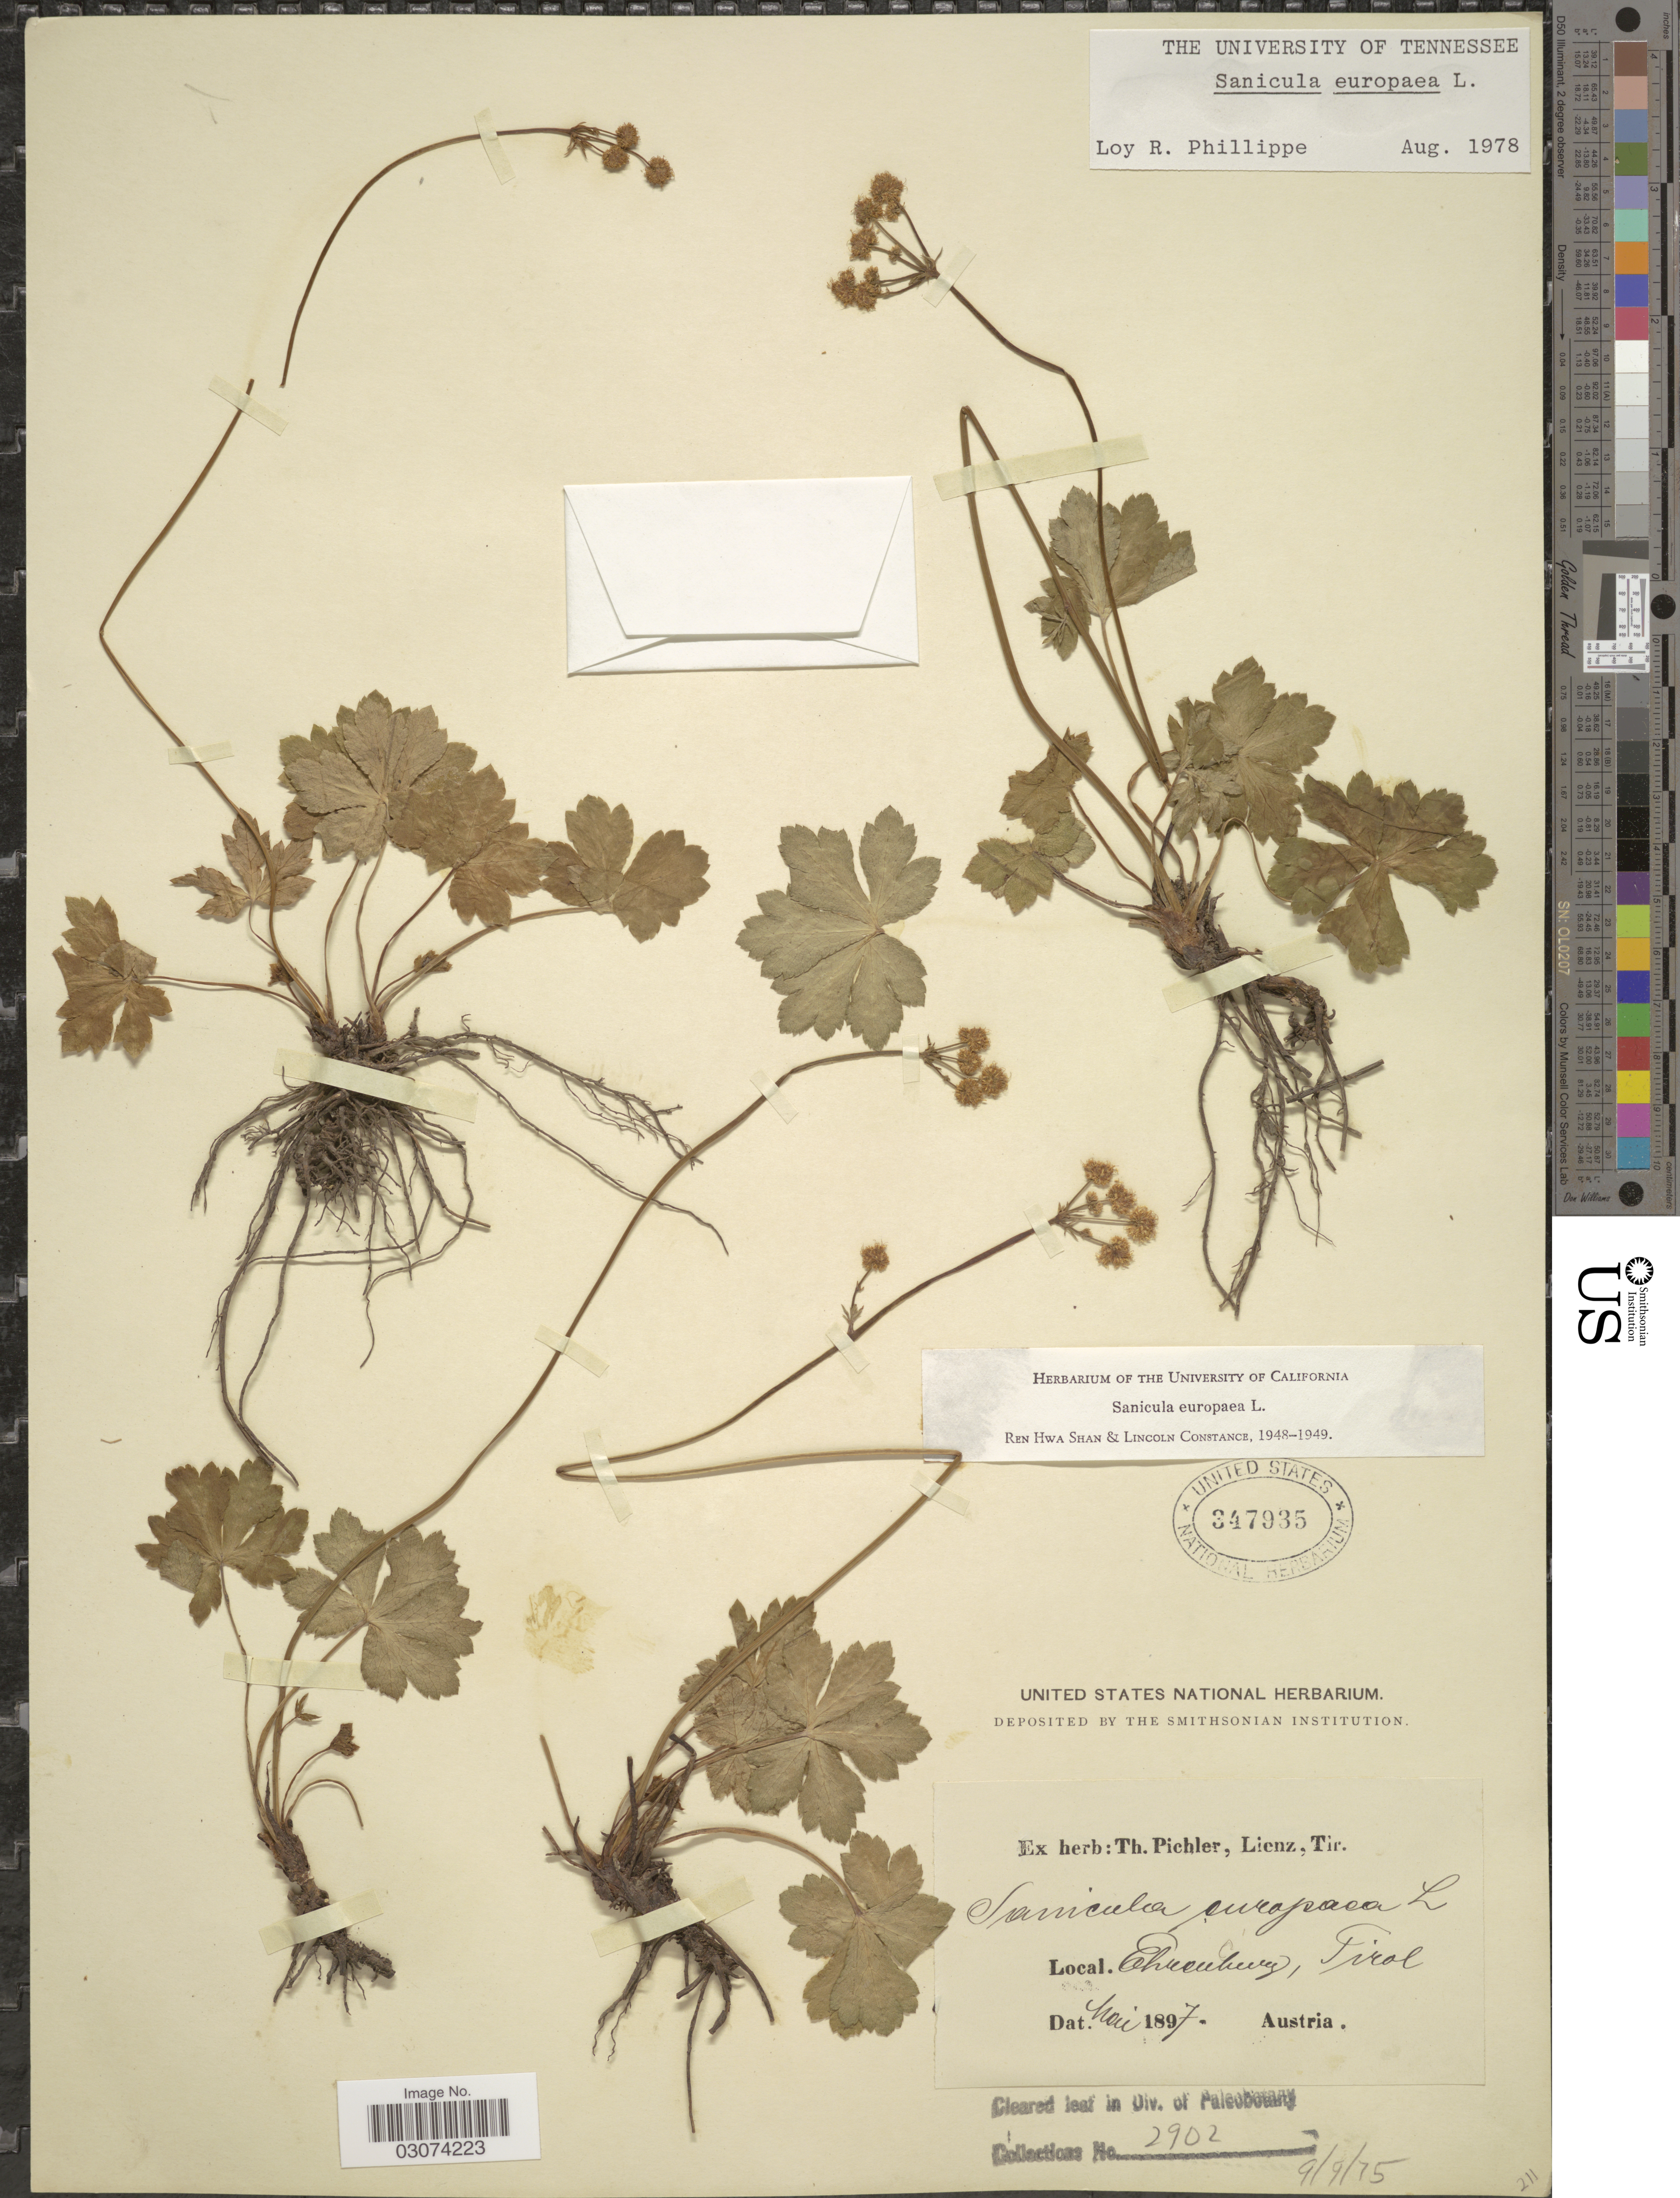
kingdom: Plantae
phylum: Tracheophyta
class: Magnoliopsida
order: Apiales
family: Apiaceae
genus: Sanicula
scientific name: Sanicula europaea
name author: L.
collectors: ex herb. T. Pichler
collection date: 1897-05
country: Austria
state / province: Tirol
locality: Ehrenberg.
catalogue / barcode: US 347935